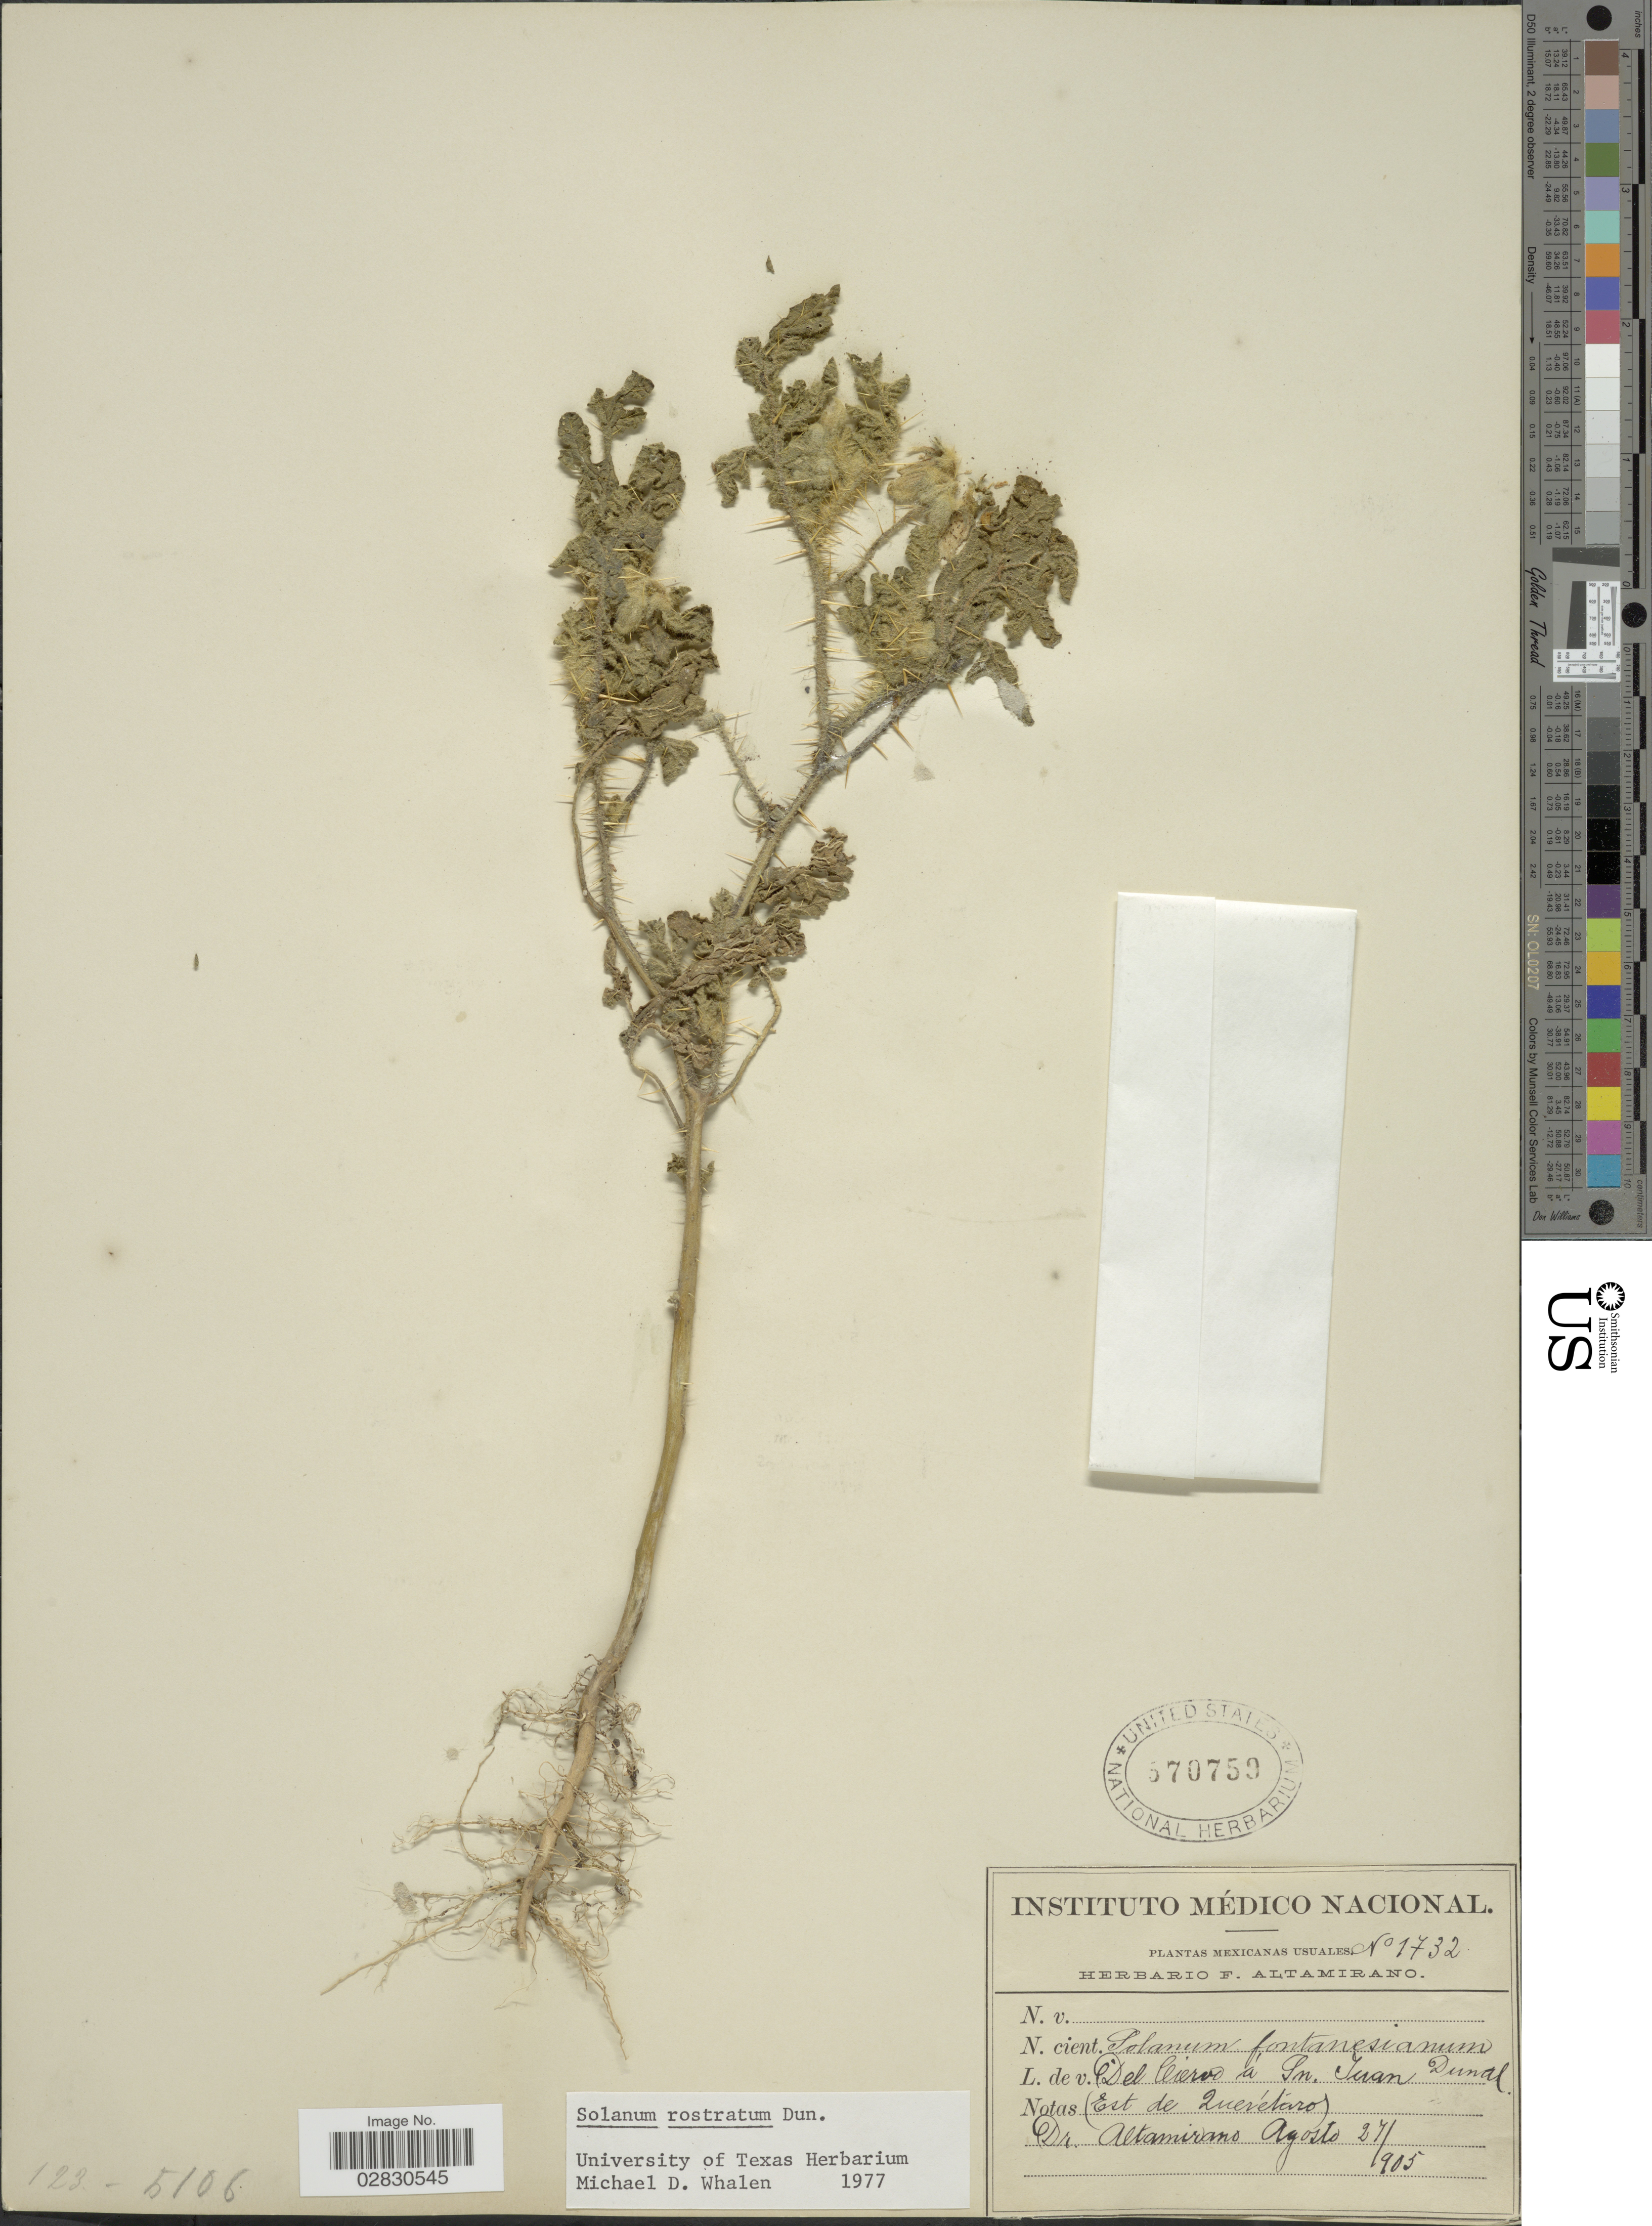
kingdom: Plantae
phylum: Tracheophyta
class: Magnoliopsida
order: Solanales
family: Solanaceae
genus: Solanum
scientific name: Solanum rostratum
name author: Dunal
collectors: F. Altamirano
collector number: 1732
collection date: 1905-08-27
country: Mexico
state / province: Querétaro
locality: Del Ciervo á Sn. Juan. (Est. de Querétaro).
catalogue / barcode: US 570759